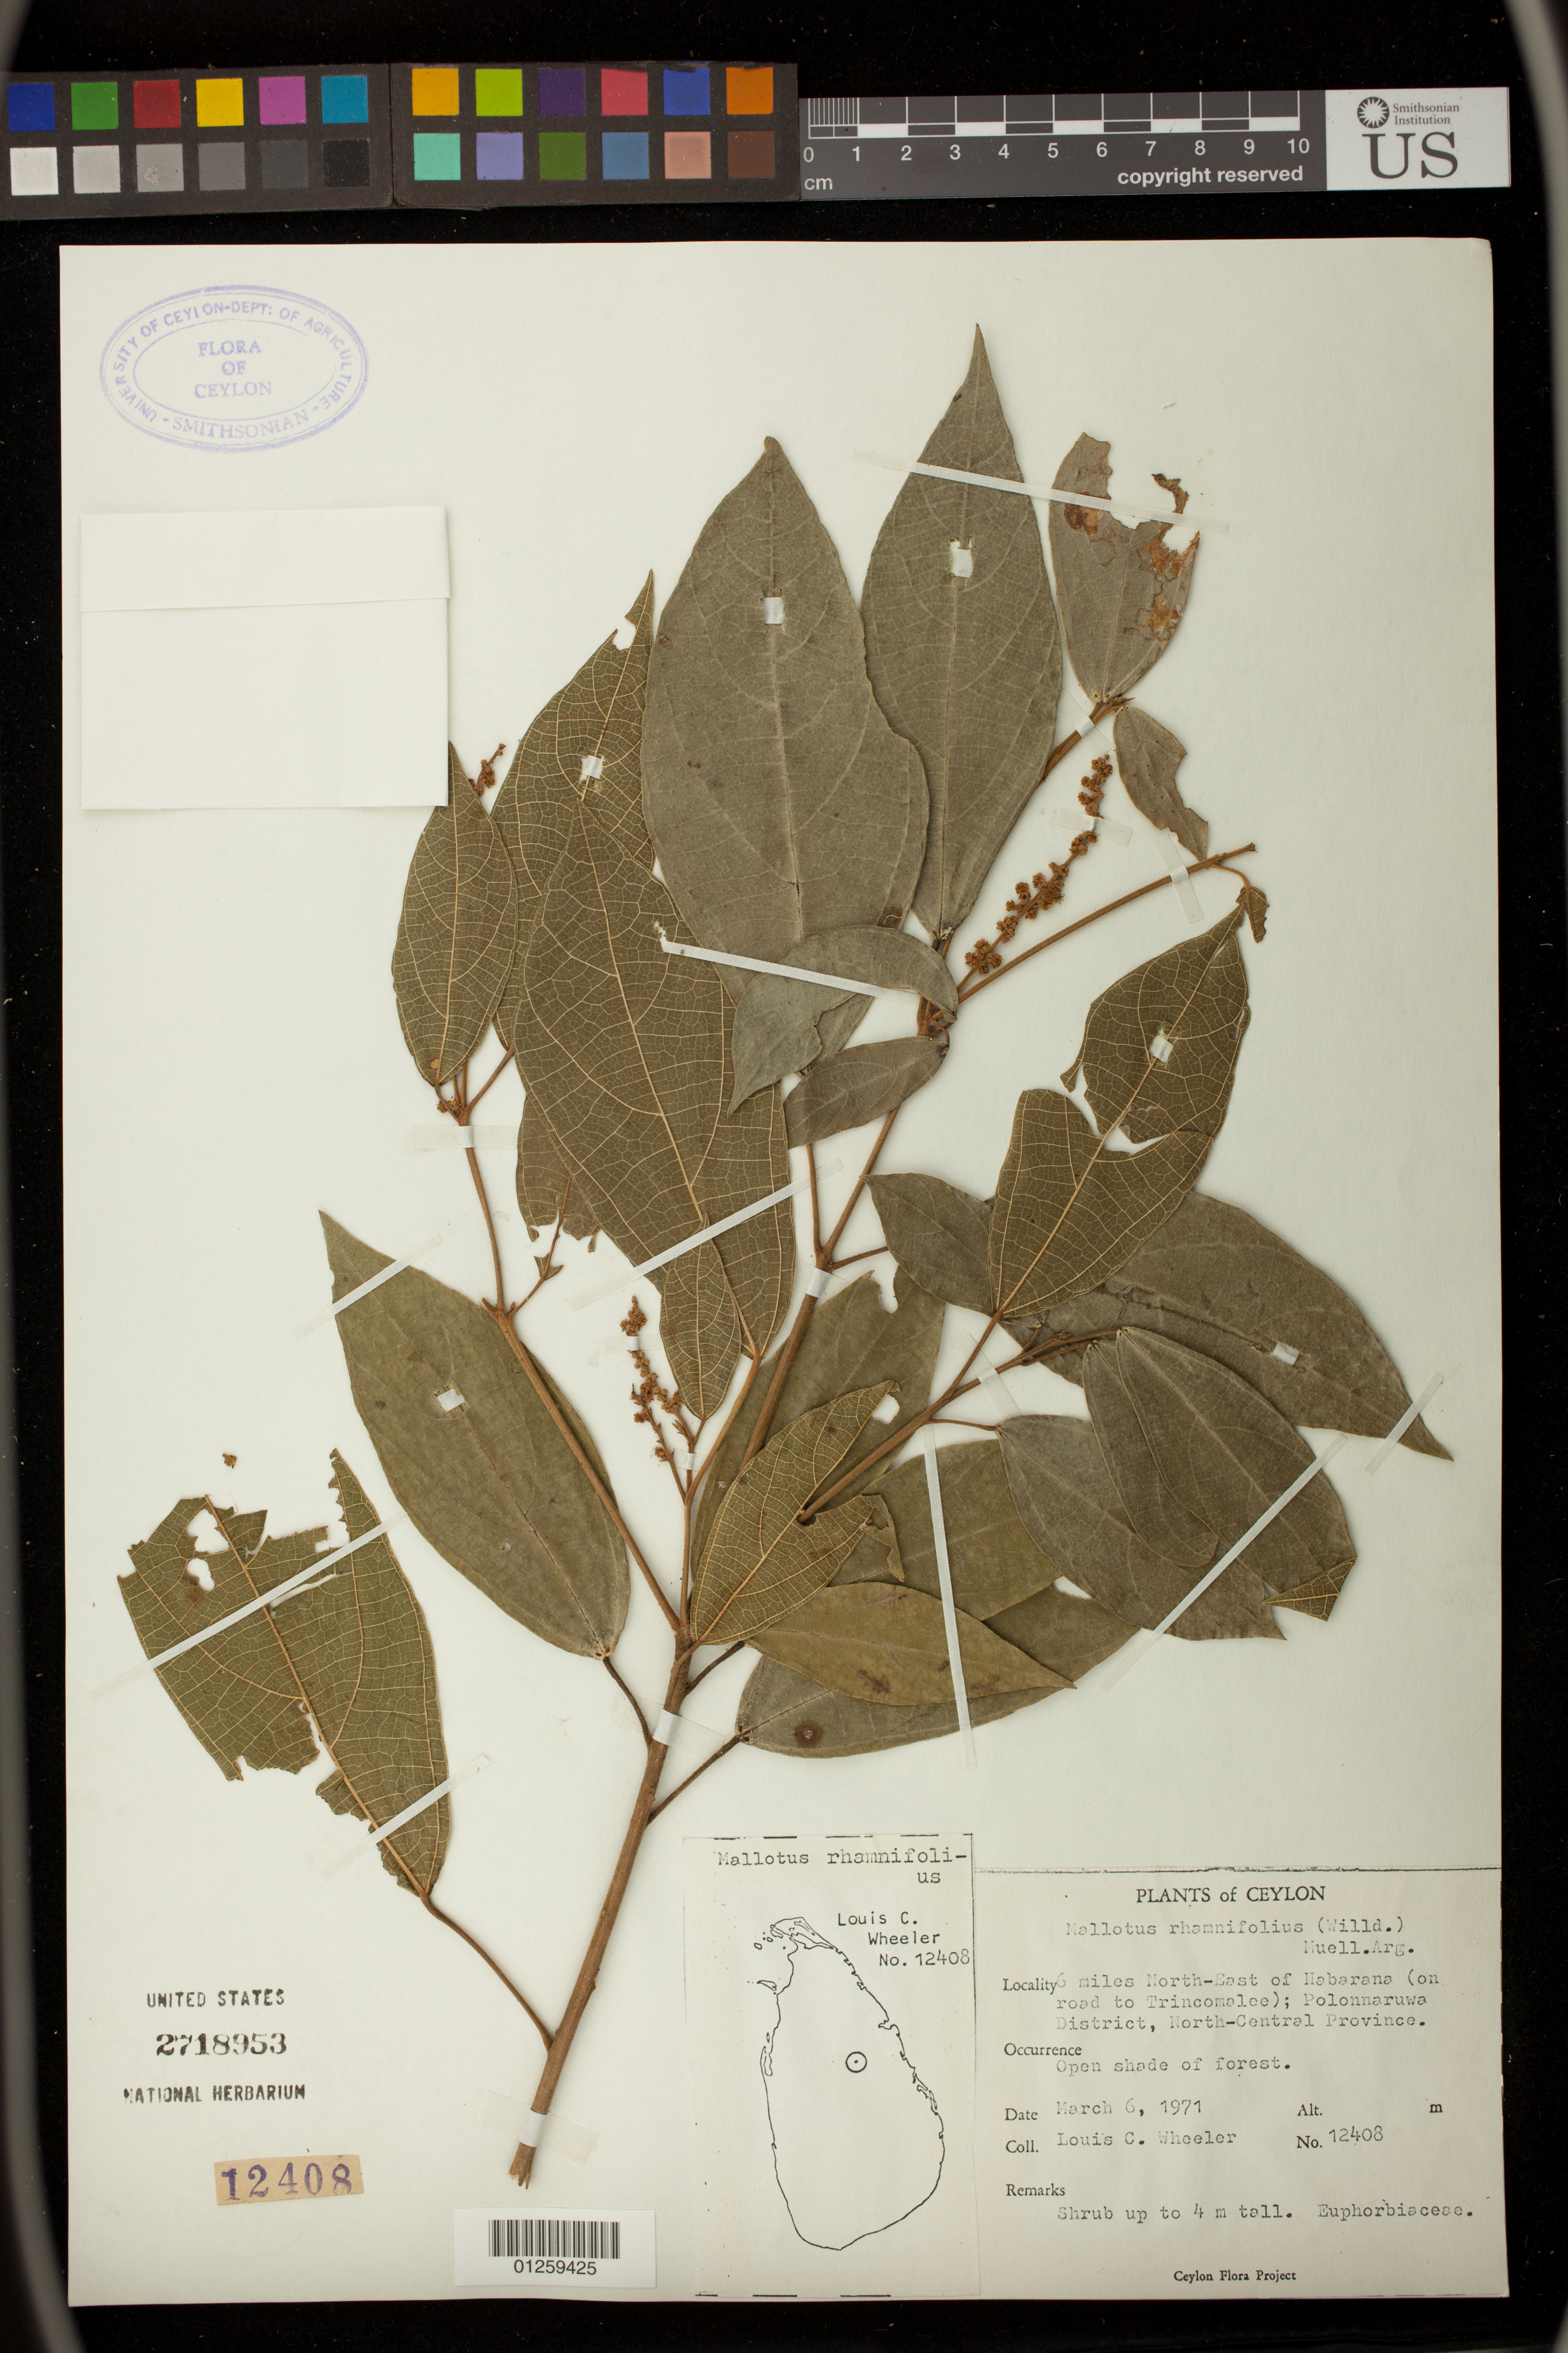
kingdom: Plantae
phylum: Tracheophyta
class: Magnoliopsida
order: Malpighiales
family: Euphorbiaceae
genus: Mallotus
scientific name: Mallotus rhamnifolius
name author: (Willd.) Müll. Arg.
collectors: L. C. Wheeler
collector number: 12408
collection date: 1971-03-06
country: Sri Lanka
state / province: North Central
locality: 6 miles North-East of Habarana (on road to Trincomalee), Polonnaruwa District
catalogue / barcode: US 2718953